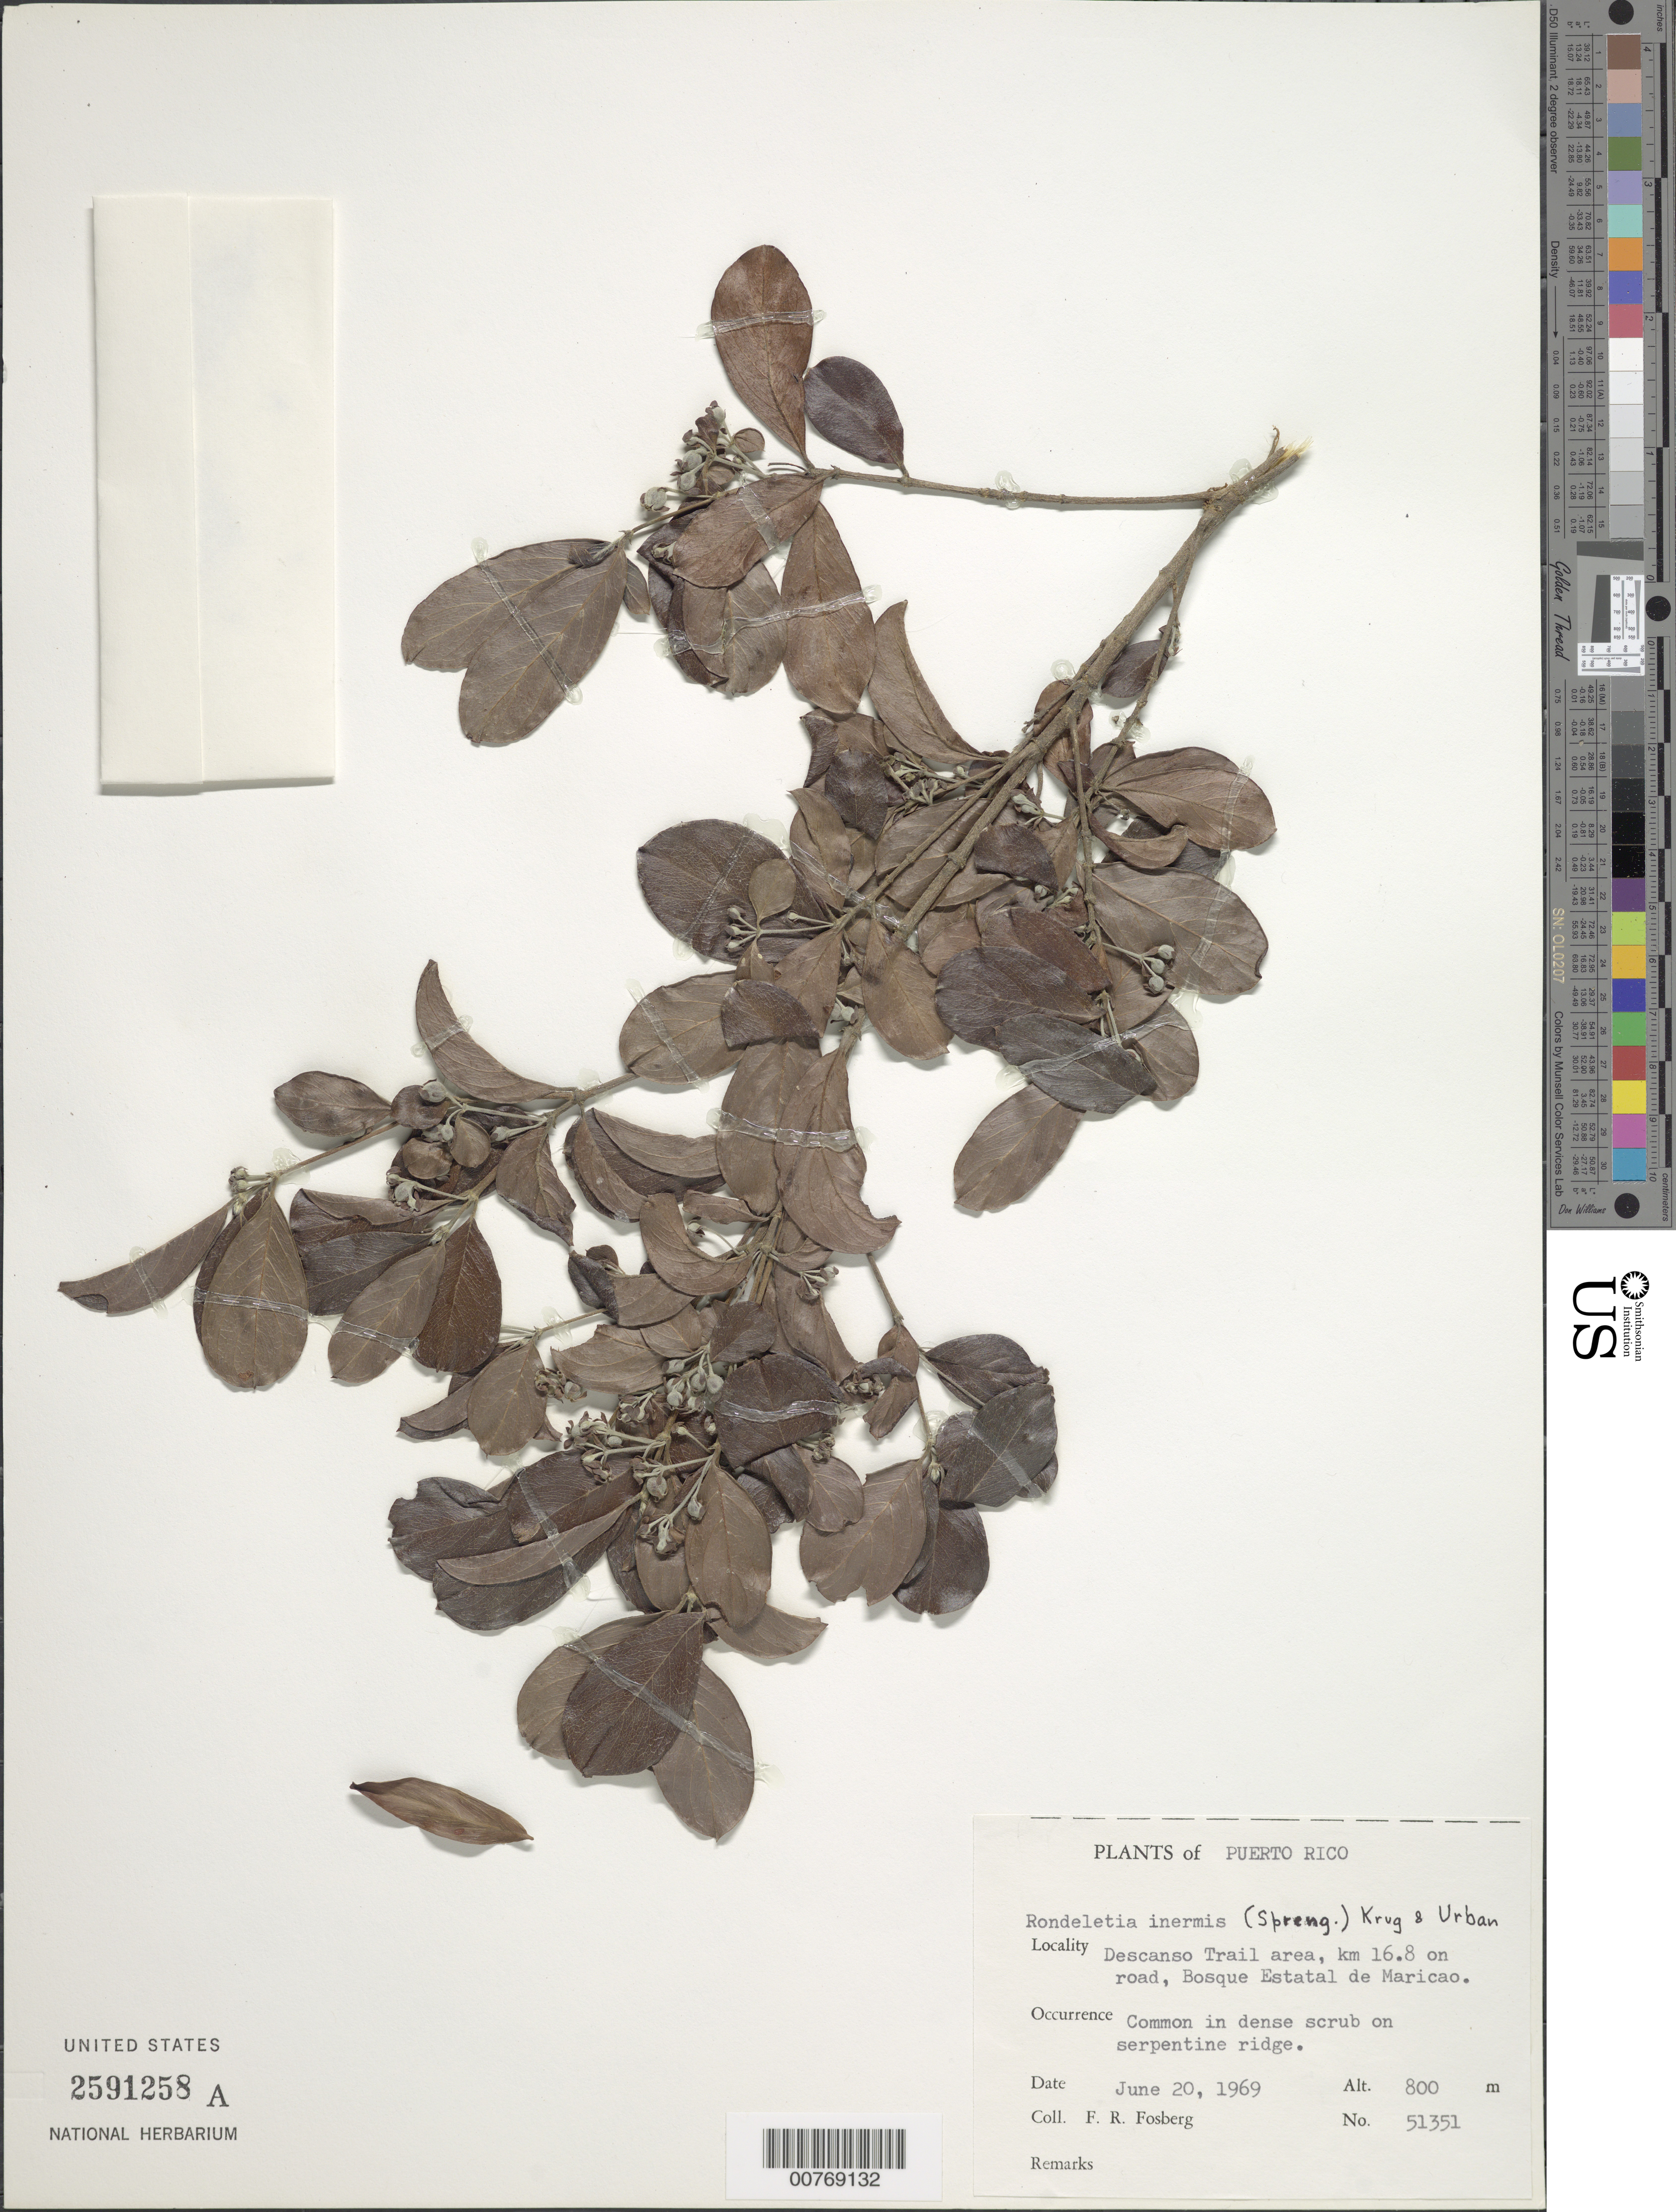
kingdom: Plantae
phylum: Tracheophyta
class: Magnoliopsida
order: Gentianales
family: Rubiaceae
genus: Rondeletia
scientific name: Rondeletia inermis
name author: (Spreng.) Krug & Urb.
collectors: F. R. Fosberg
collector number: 51351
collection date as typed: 20 Jun 1969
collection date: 1969-06-20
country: Puerto Rico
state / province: Maricao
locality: Descanso Trail area, km 16.8 on road, Bosque Estatal de Maricao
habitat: In dense scrub on serpentine ridge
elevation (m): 800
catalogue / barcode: US 2591258A